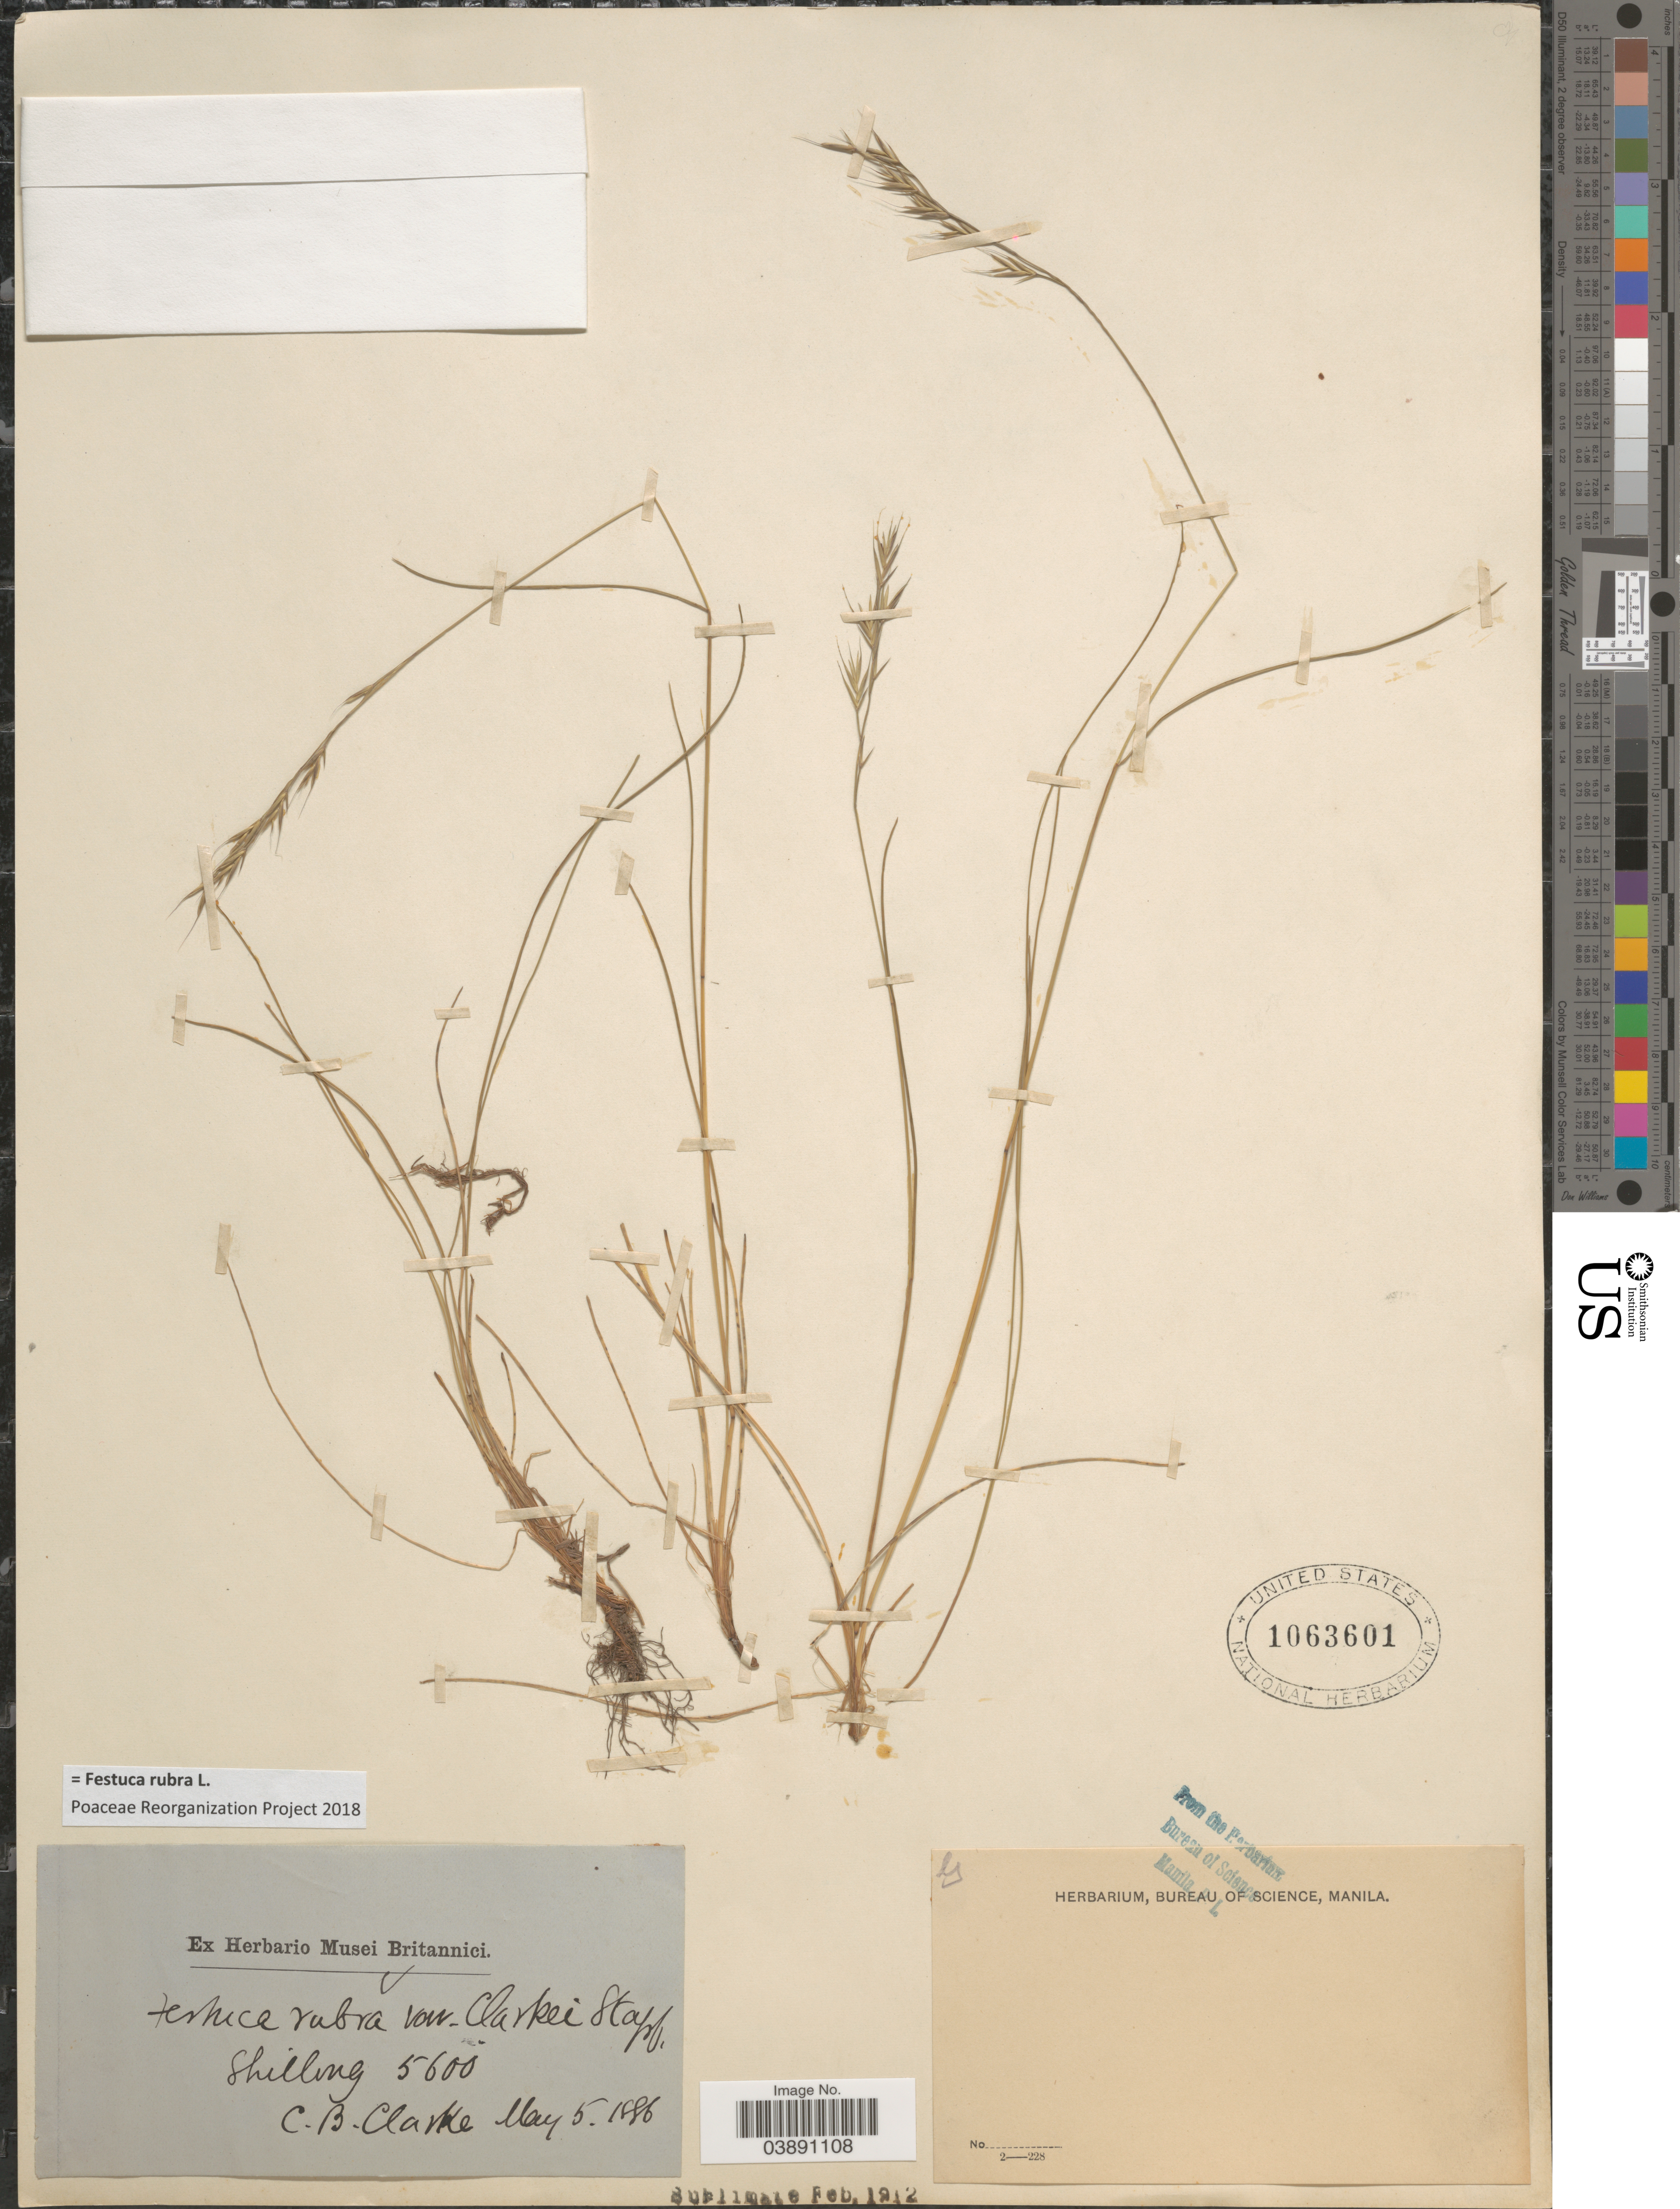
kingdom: Plantae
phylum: Tracheophyta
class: Liliopsida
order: Poales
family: Poaceae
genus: Festuca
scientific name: Festuca rubra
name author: L.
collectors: C. B. Clarke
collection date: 1886-05-05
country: India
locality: Shillong.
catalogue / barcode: US 1063601